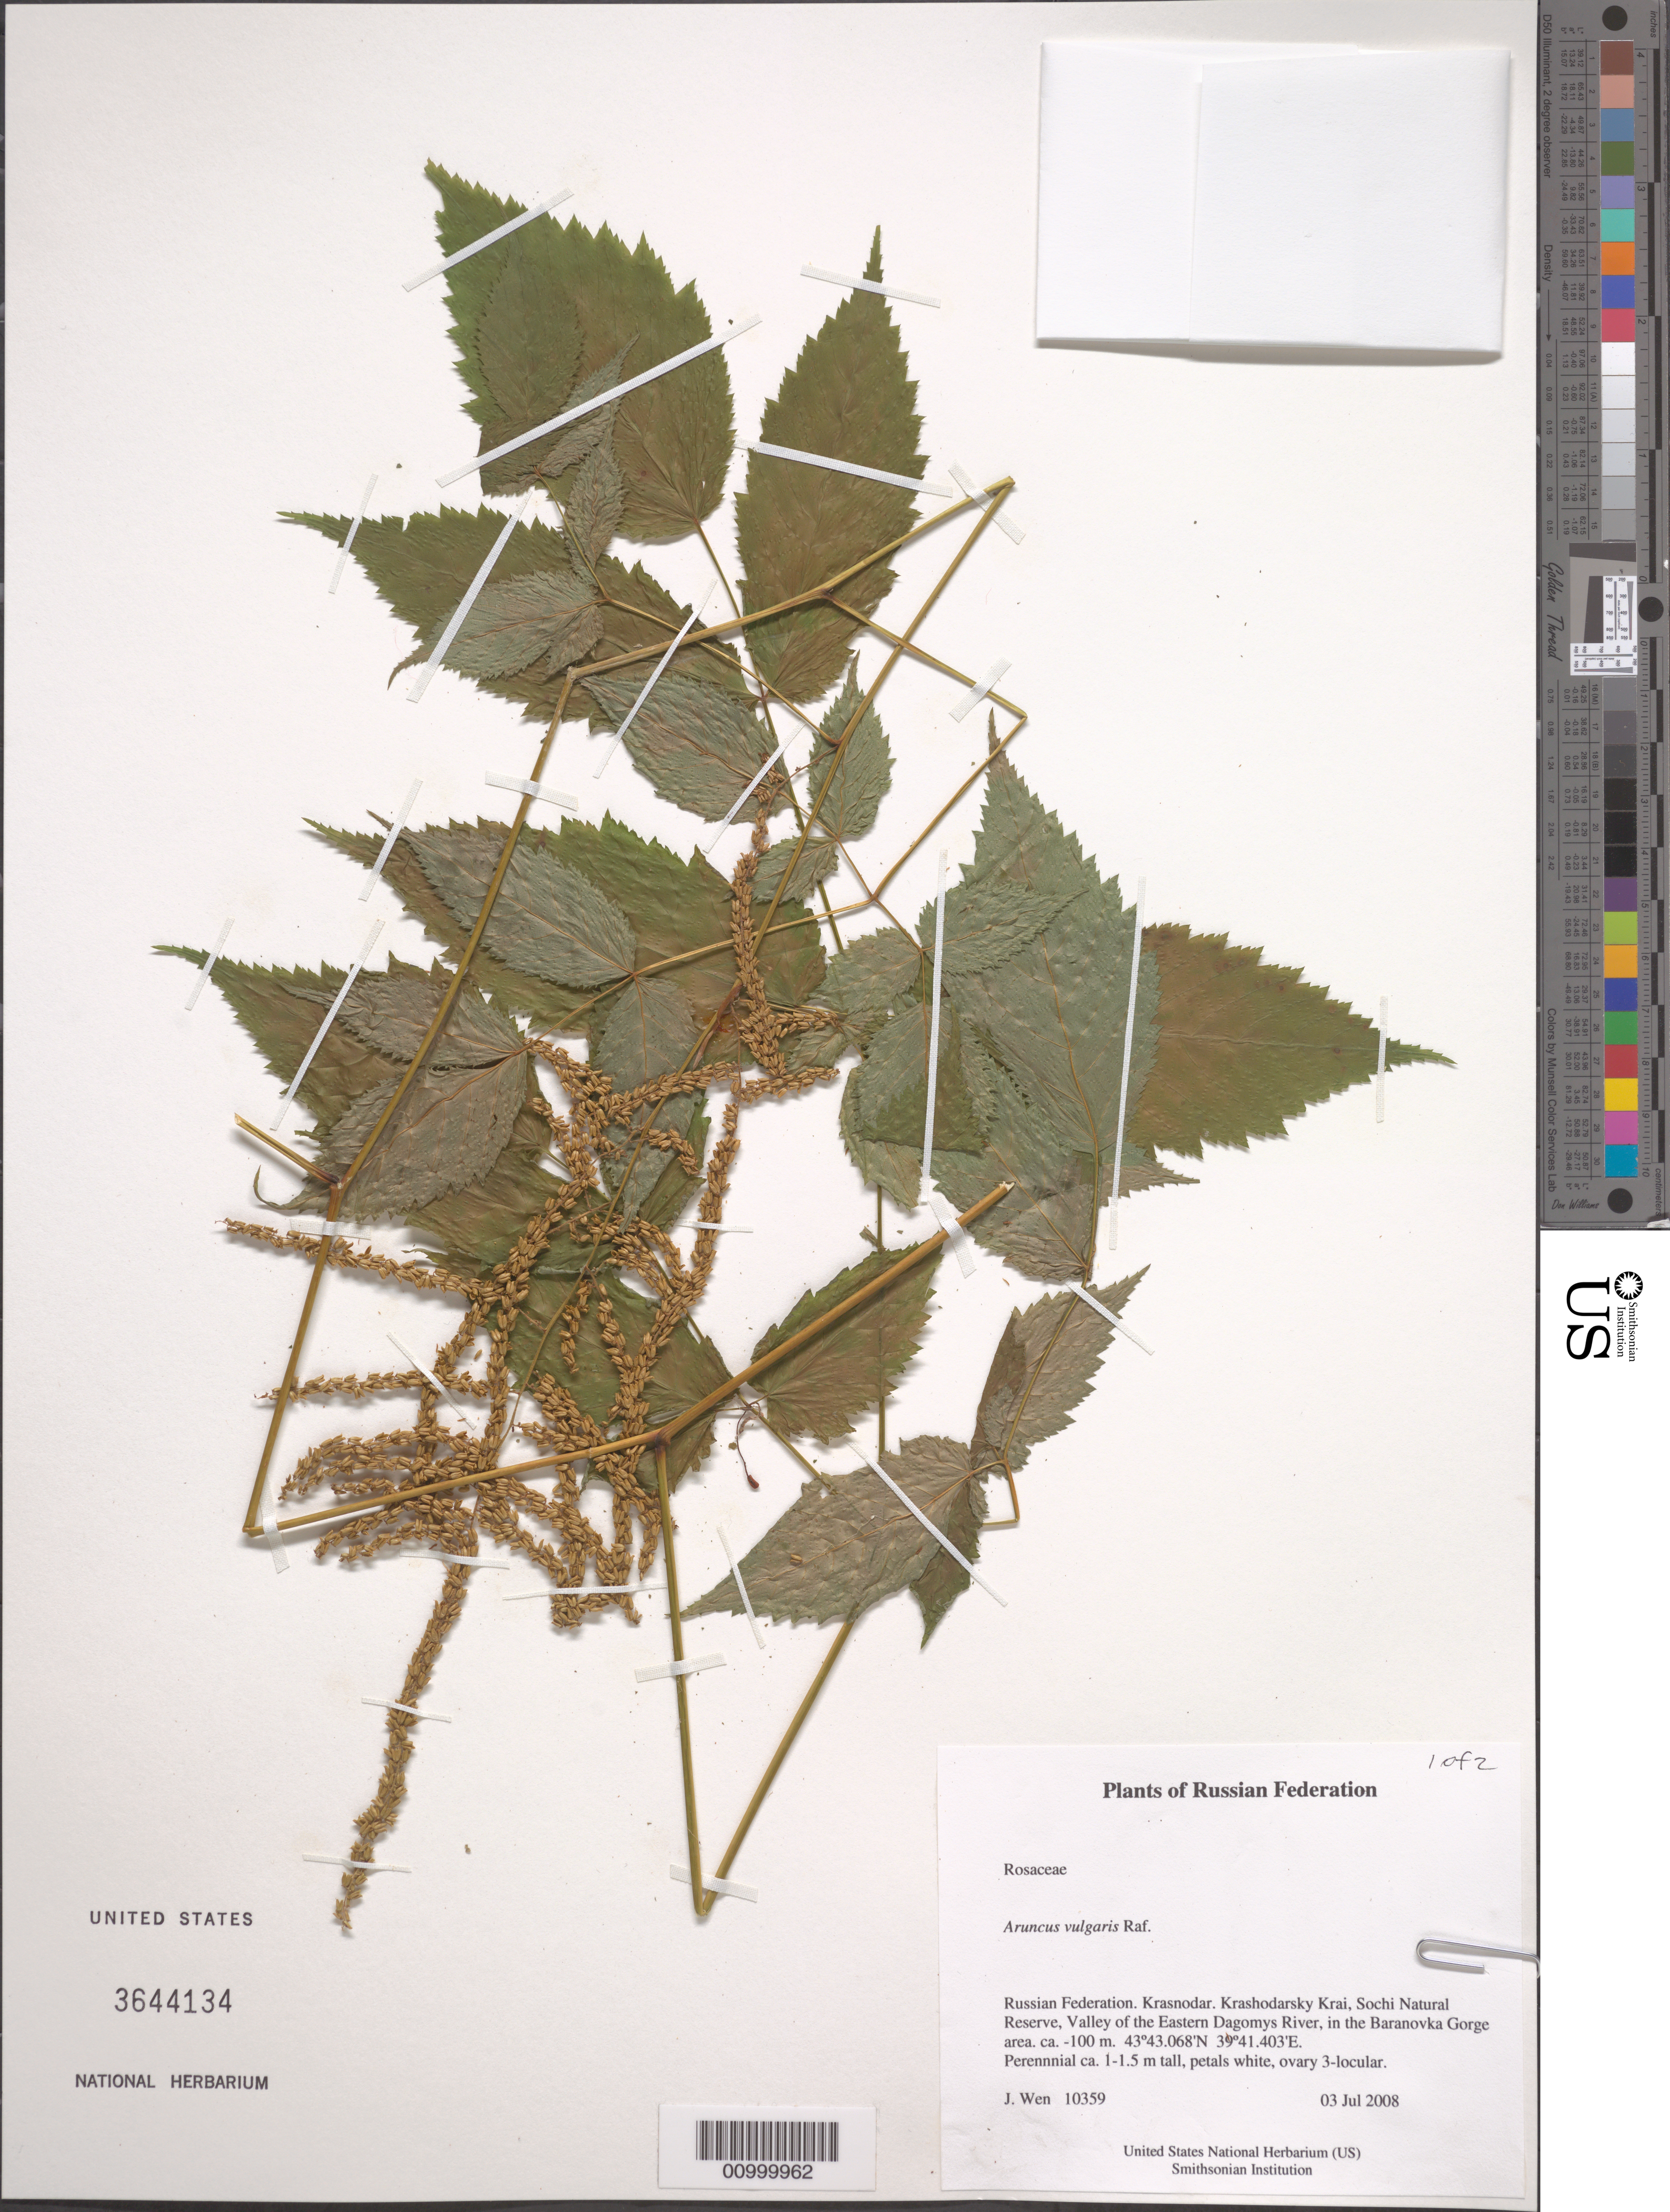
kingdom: Plantae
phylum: Tracheophyta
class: Magnoliopsida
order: Rosales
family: Rosaceae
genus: Aruncus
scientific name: Aruncus vulgaris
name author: (Maxim.) Raf. ex H. Hara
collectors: J. Wen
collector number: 10359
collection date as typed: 03 Jul 2008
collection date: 2008-07-03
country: Russian Federation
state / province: Krasnodar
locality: Krashodarsky Krai, Sochi Natural Reserve, Valley of the Eastern Dagomys River, in the Baranovka Gorge area.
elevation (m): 100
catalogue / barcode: US 3644134